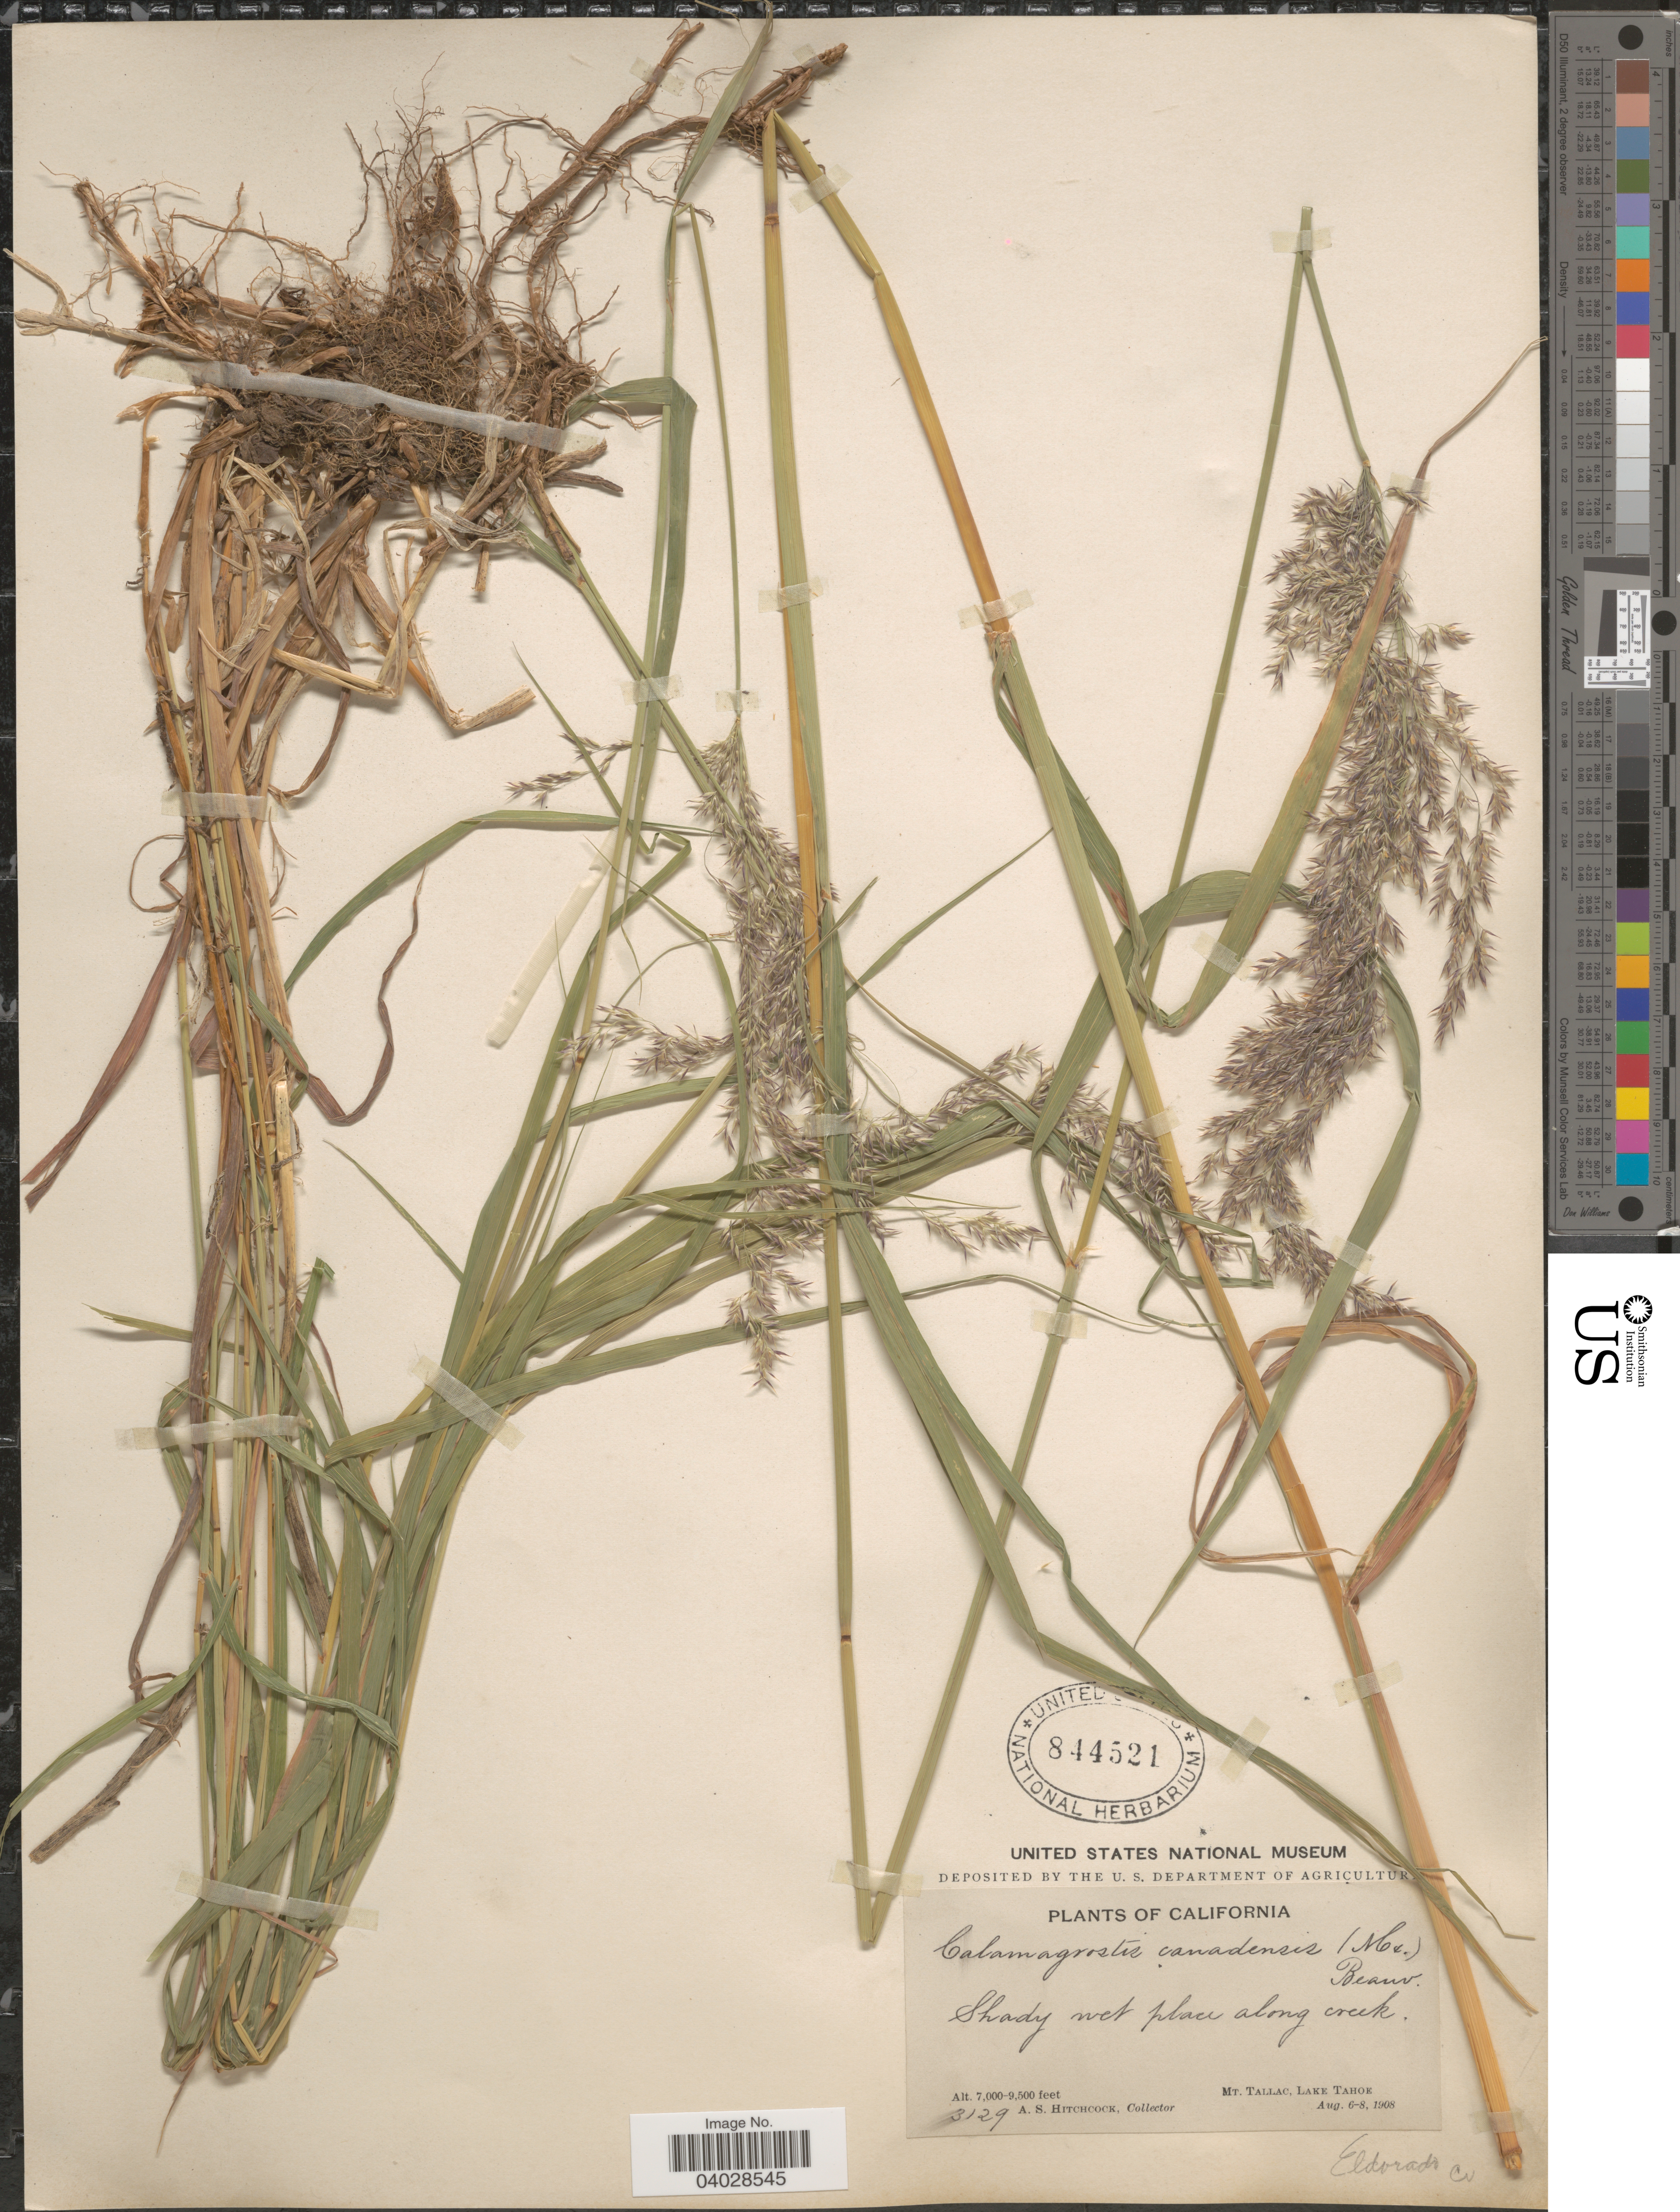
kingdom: Plantae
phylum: Tracheophyta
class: Liliopsida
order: Poales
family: Poaceae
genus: Calamagrostis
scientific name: Calamagrostis canadensis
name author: (Michx.) P. Beauv.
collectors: A. S. Hitchcock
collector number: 3129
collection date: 1908-08-06/1908-08-08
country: United States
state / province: California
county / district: El Dorado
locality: Shady wet place along creek. Mt. Tallac, Lake Tahoe. Eldorado Co.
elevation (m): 2134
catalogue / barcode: US 844521